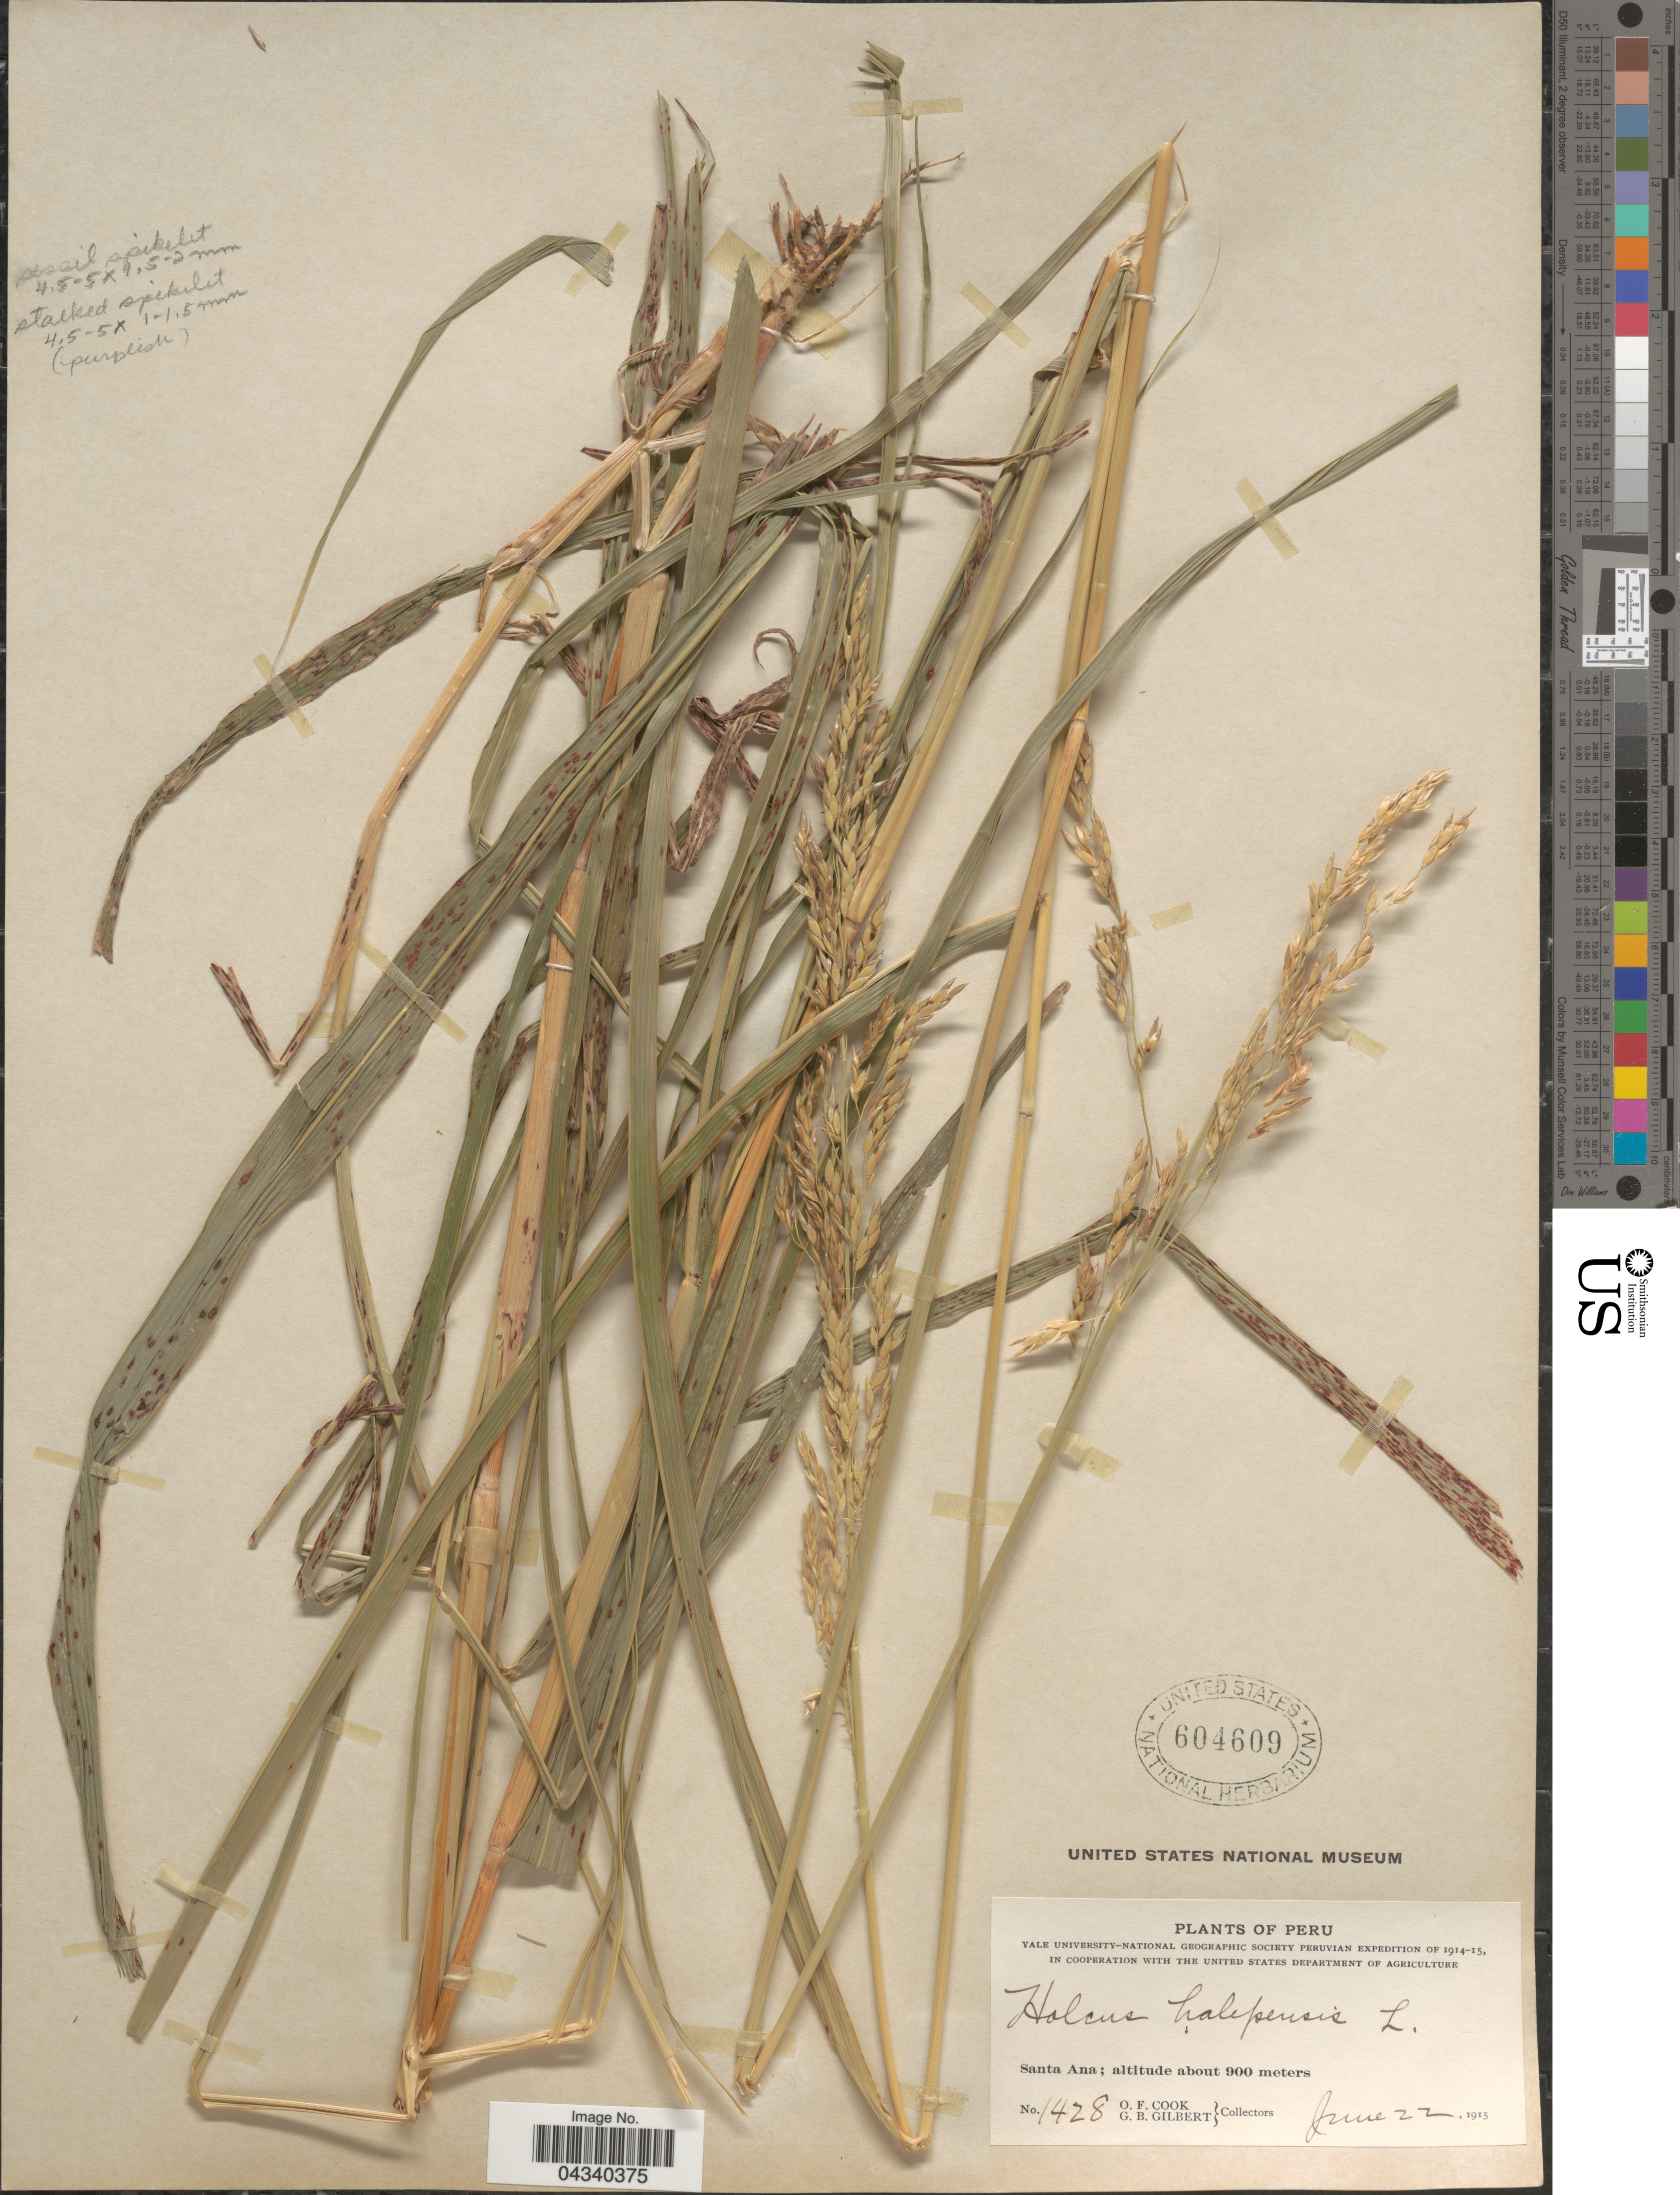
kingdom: Plantae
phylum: Tracheophyta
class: Liliopsida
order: Poales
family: Poaceae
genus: Sorghum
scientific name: Sorghum halepense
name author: (L.) Pers.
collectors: O. F. Cook & G. B. Gilbert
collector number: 1428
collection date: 1915-06-22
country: Peru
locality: Yale University-National Geographic Society Peruvian Expedition Of 1914-15. Santa Ana.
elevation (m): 900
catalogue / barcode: US 604609